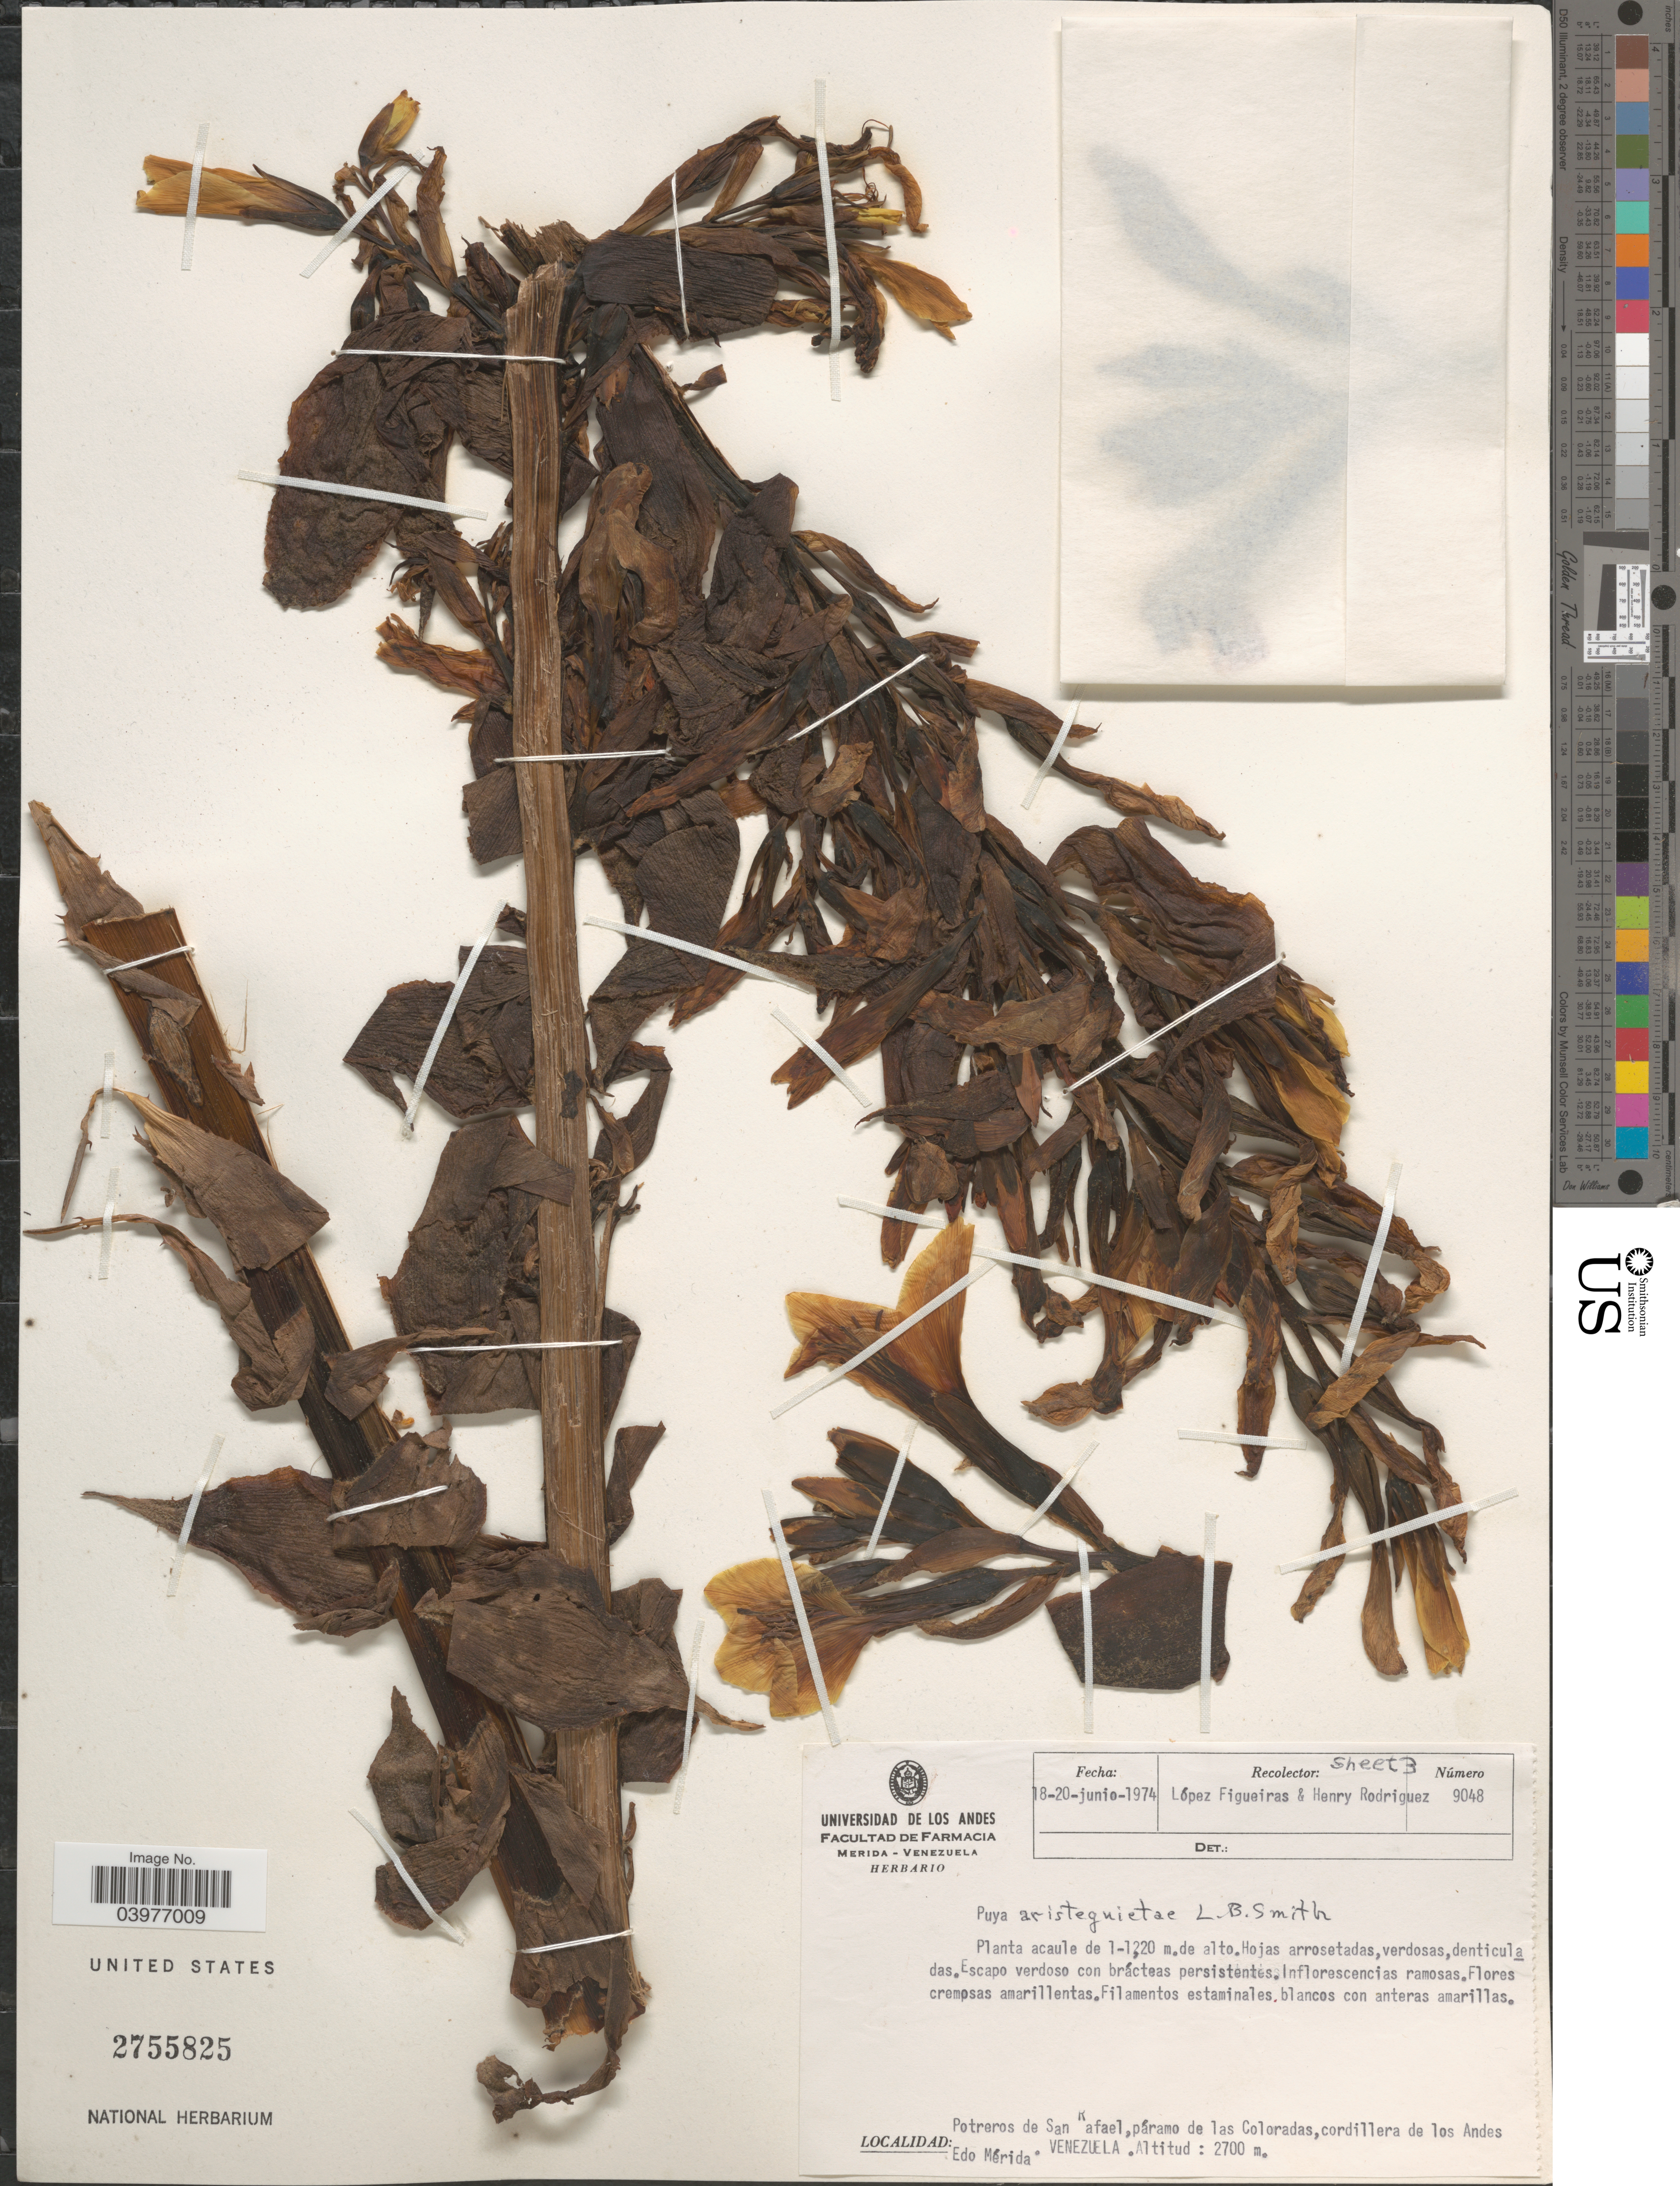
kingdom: Plantae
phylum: Tracheophyta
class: Liliopsida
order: Poales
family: Bromeliaceae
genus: Puya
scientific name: Puya aristeguietae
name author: L.B. Sm.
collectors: M. López Figueiras & H. Rodriguez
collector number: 9048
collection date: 1974-06-18/1974-06-20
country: Venezuela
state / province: Merida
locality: Potreros de San Rafael, páramo de las Coloradas, cordillera de los Andes.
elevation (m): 2700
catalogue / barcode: US 2755825